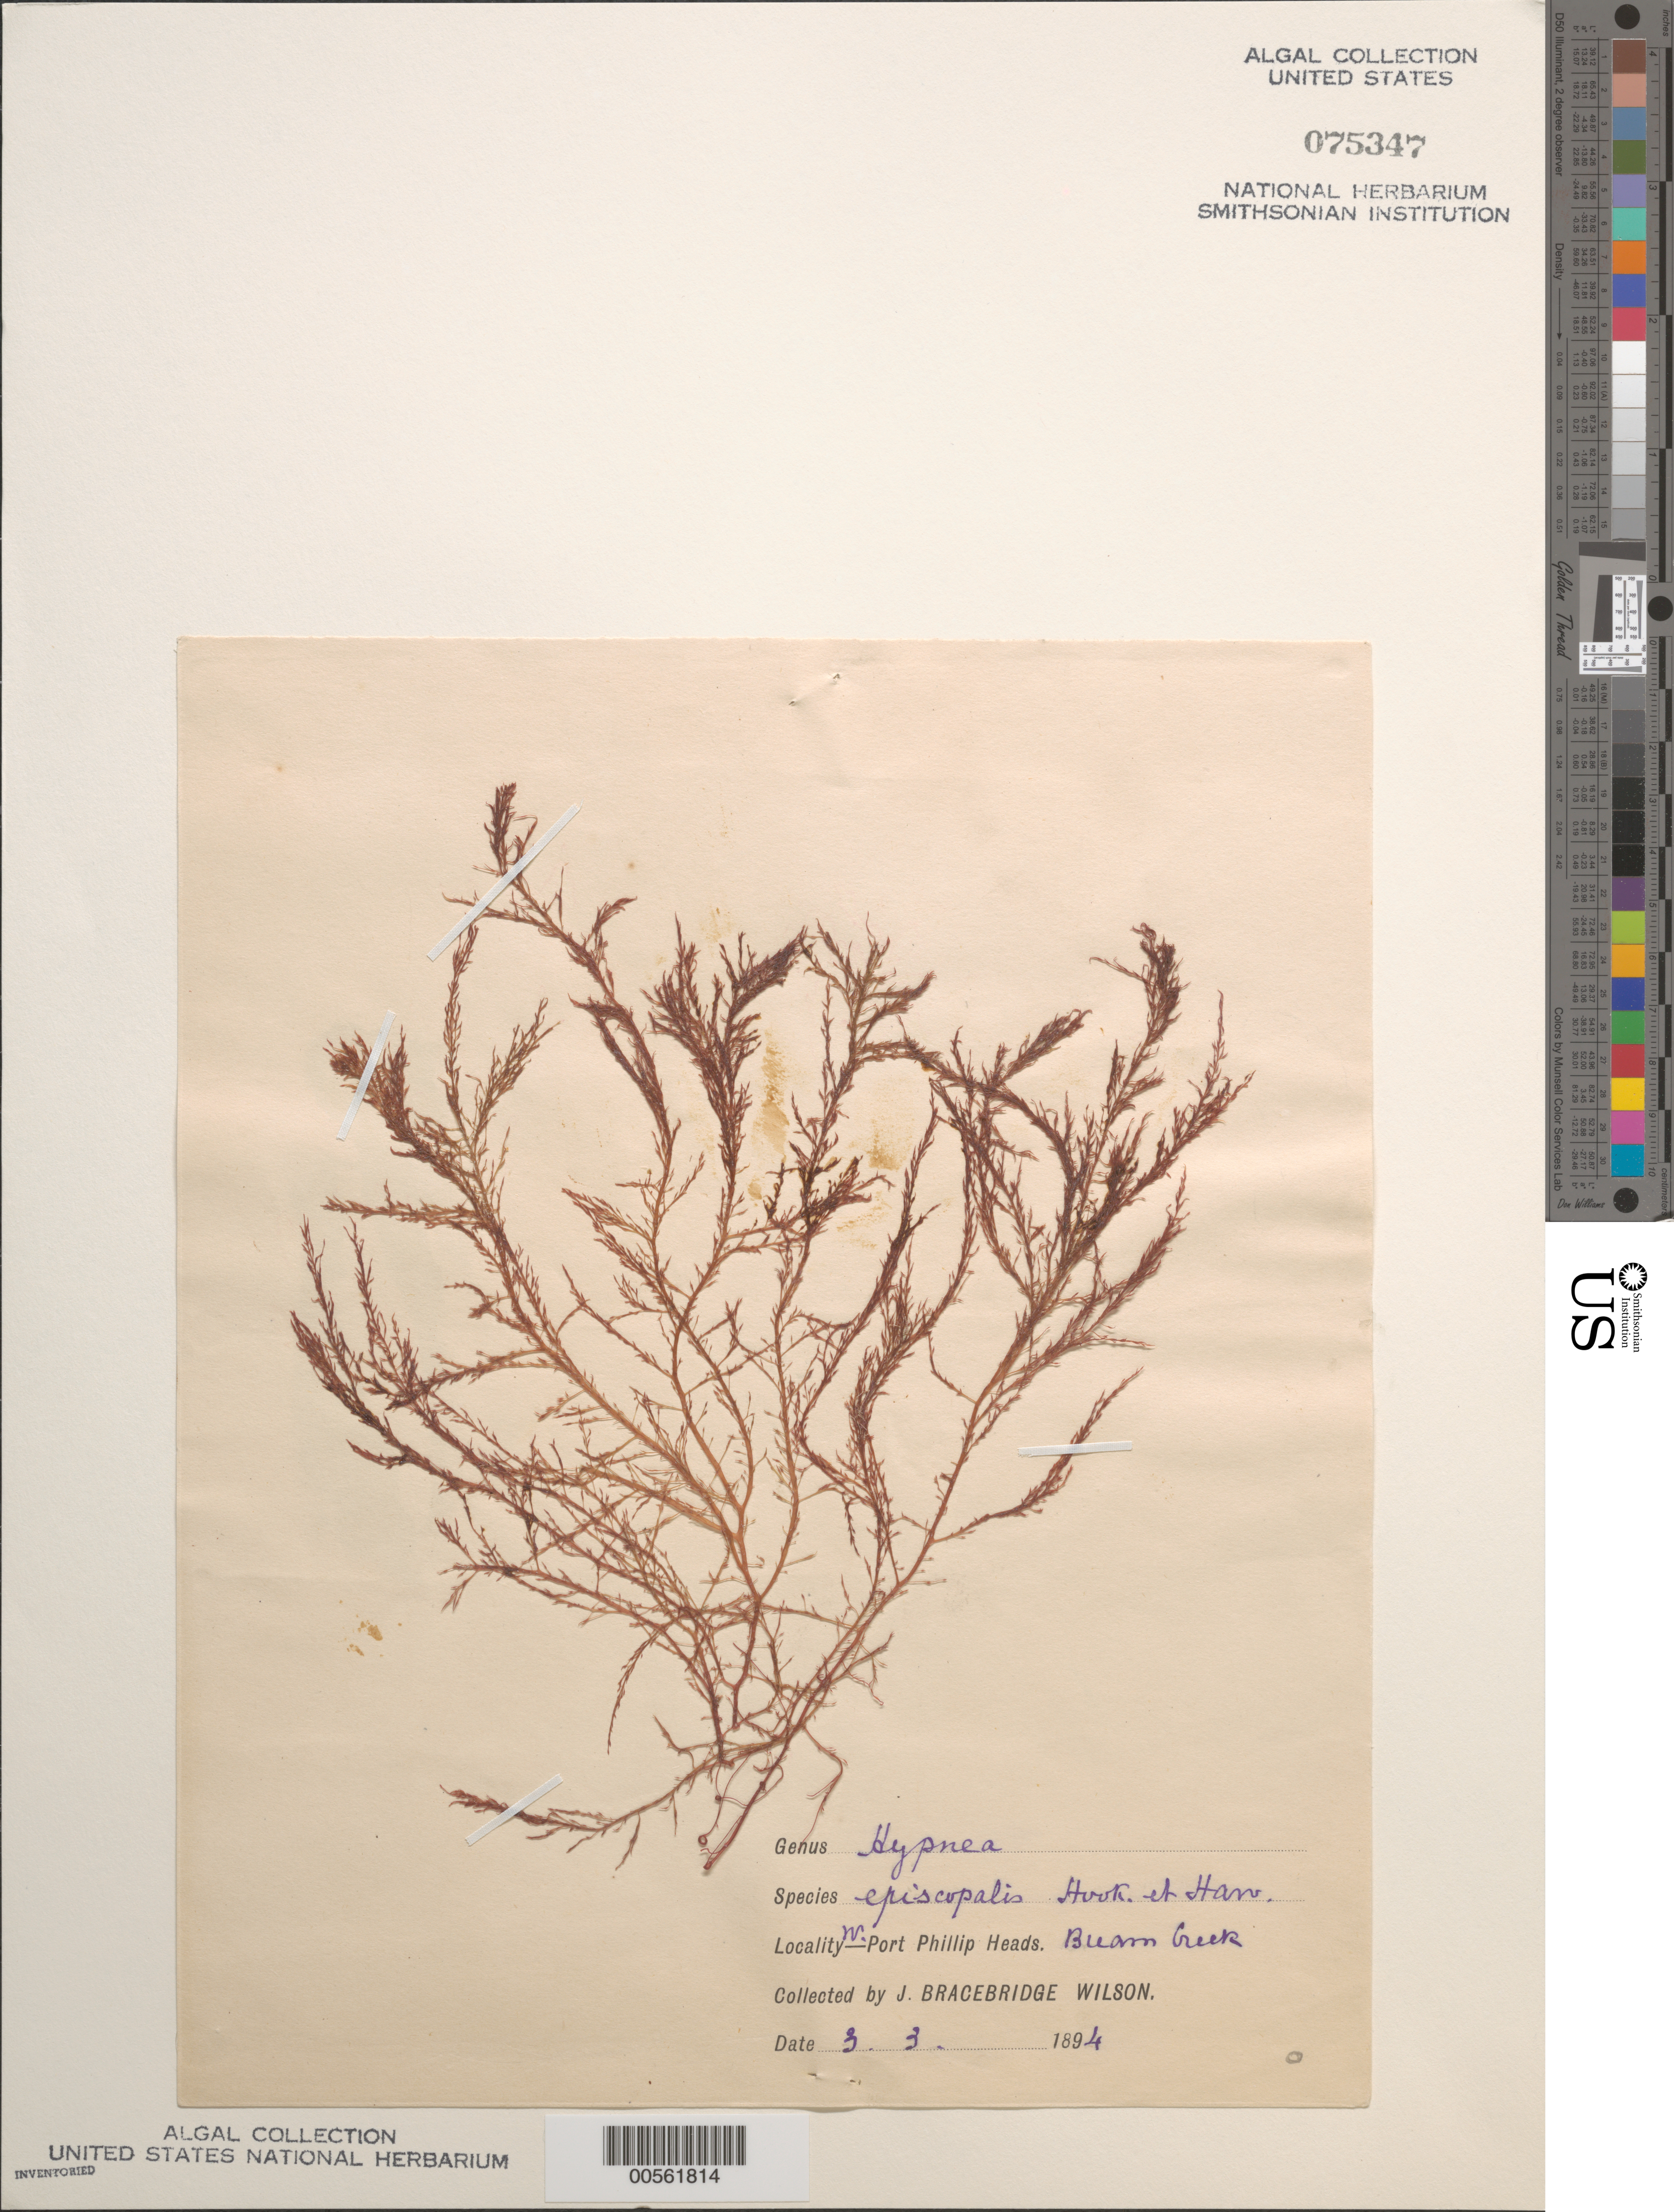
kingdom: Plantae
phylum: Rhodophyta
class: Florideophyceae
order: Gigartinales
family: Cystocloniaceae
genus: Hypnea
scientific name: Hypnea ramentacea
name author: (C. Agardh) J. Agardh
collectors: J. B. Wilson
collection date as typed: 03 Mar 1894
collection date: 1894-03-03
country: Australia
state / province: Victoria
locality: Bream creek, near port phillip heads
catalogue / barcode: US 75347